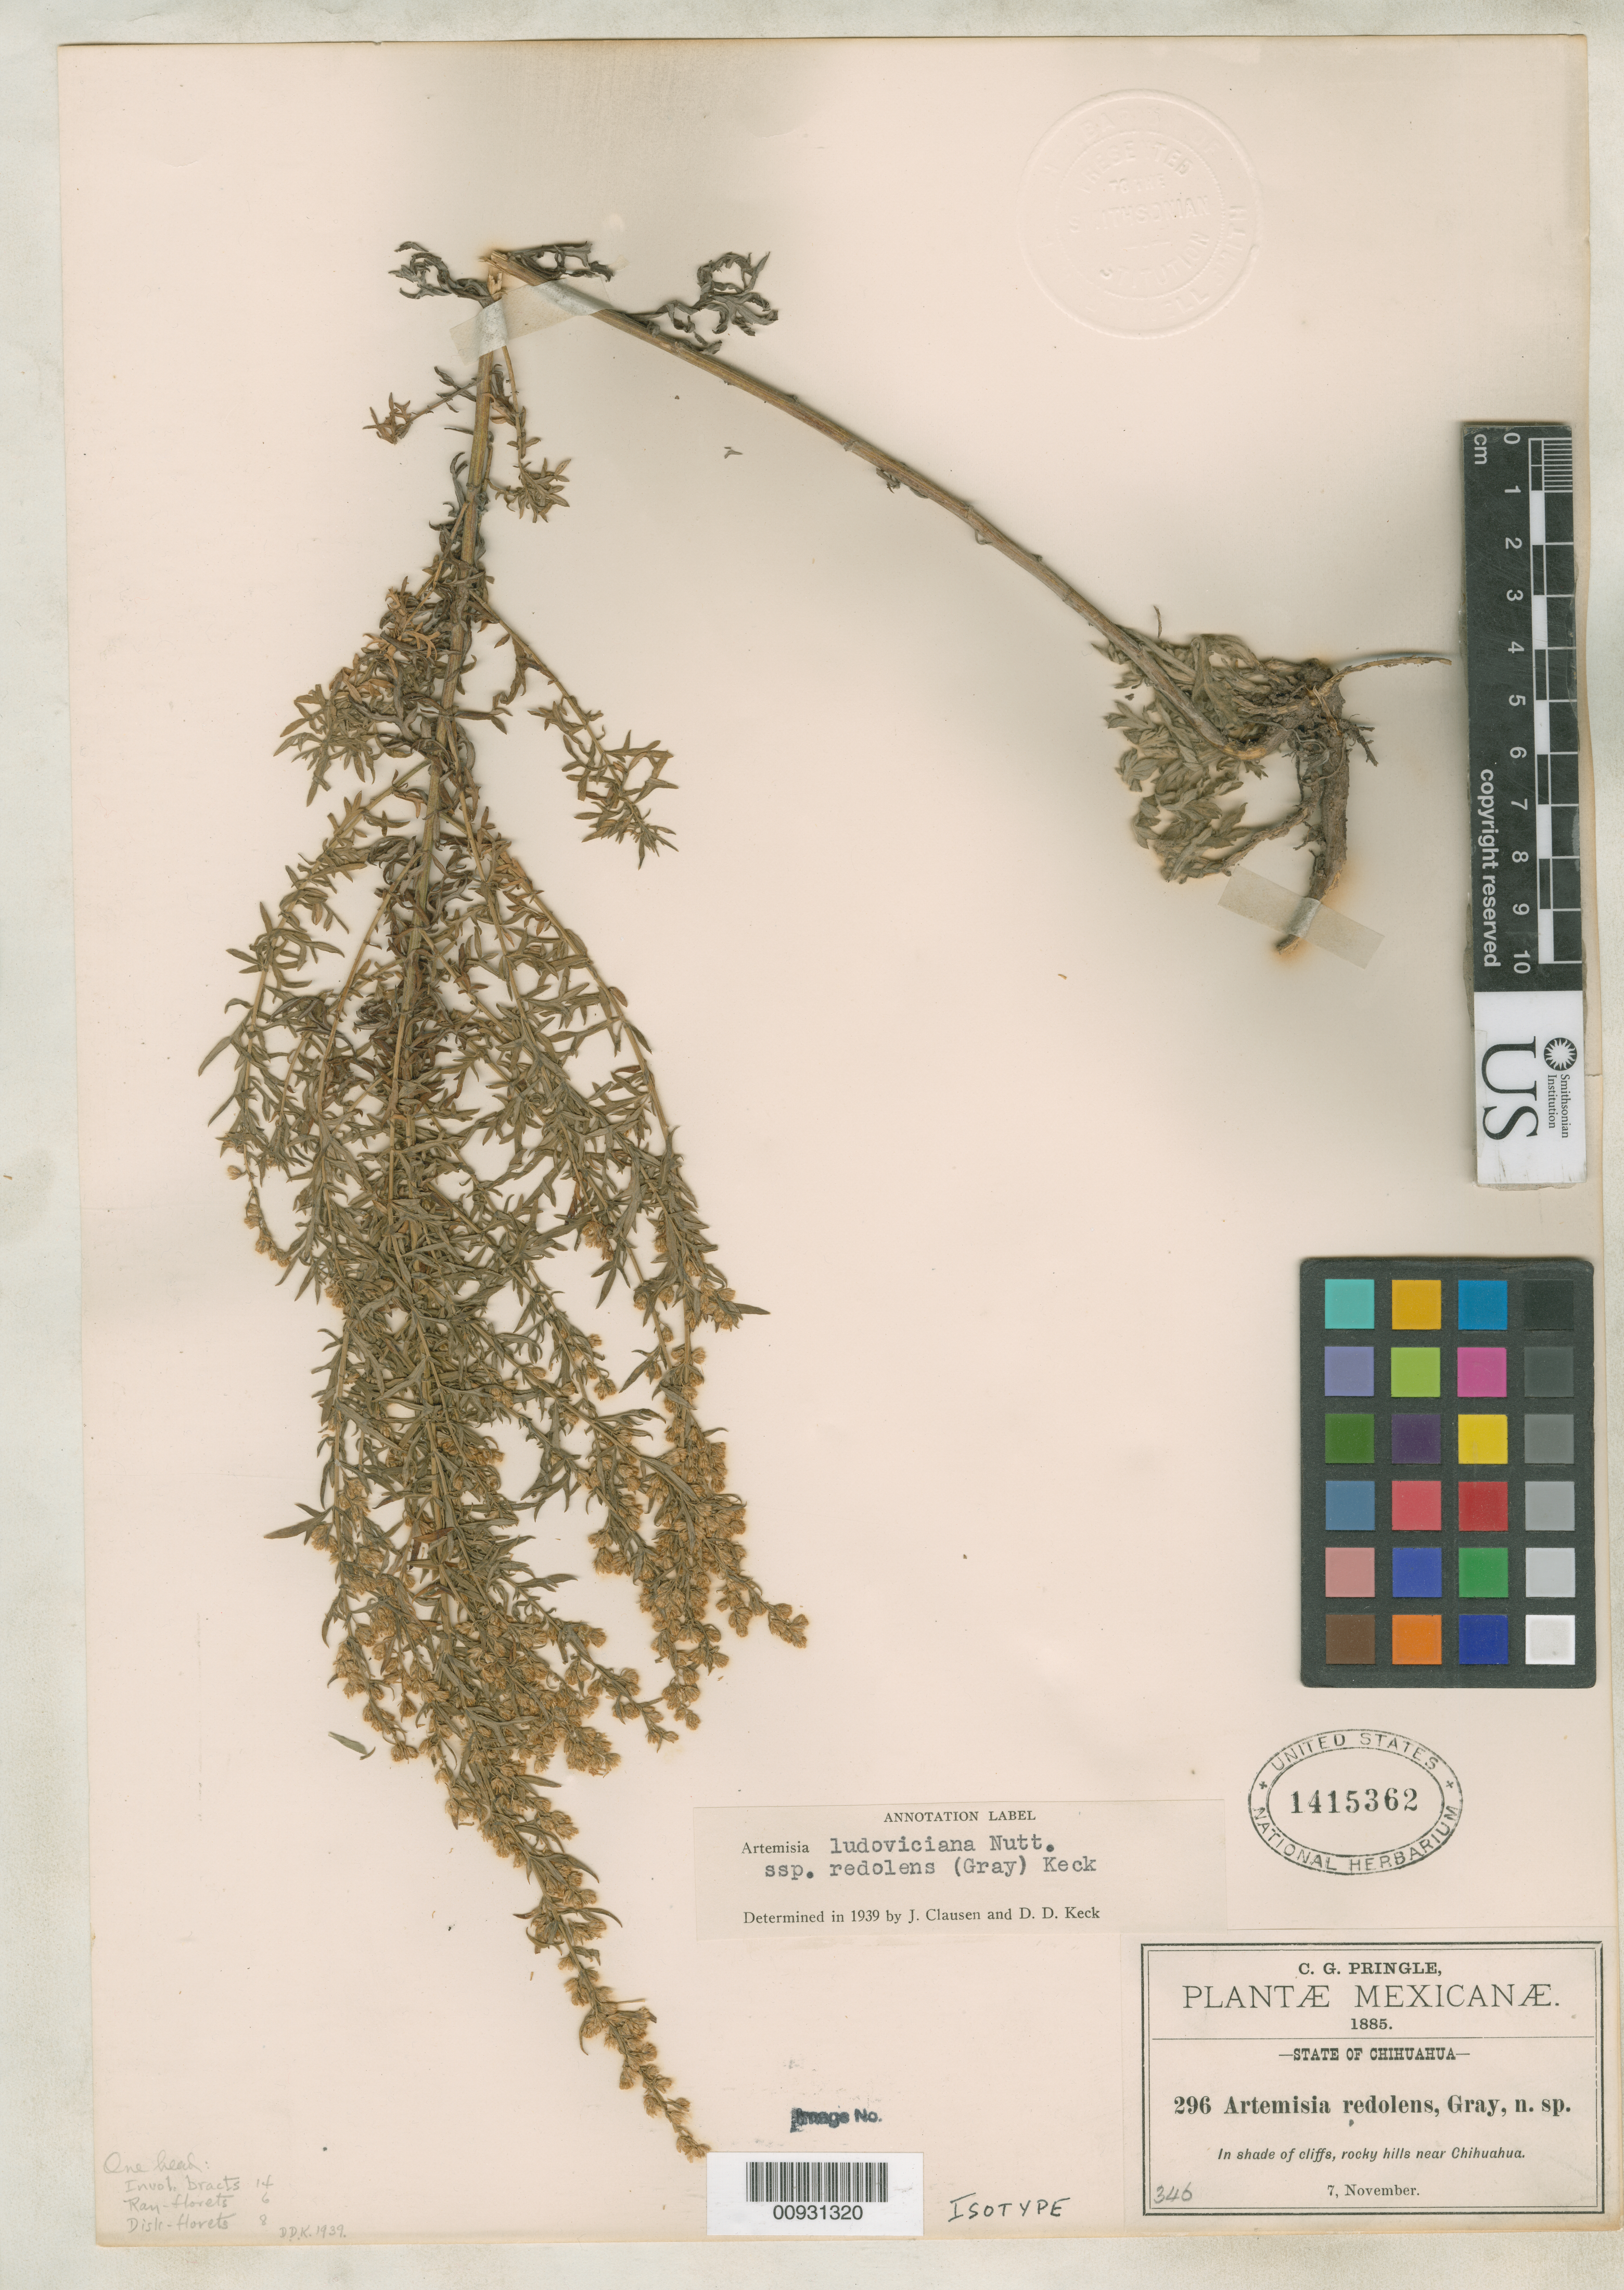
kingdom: Plantae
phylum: Tracheophyta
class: Magnoliopsida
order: Asterales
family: Asteraceae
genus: Artemisia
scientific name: Artemisia redolens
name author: A. Gray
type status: Isotype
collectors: C. G. Pringle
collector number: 296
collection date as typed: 07 Nov 1885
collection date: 1885-11-07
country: Mexico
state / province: Chihuahua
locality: Near Chihuahua.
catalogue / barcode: US 1415362